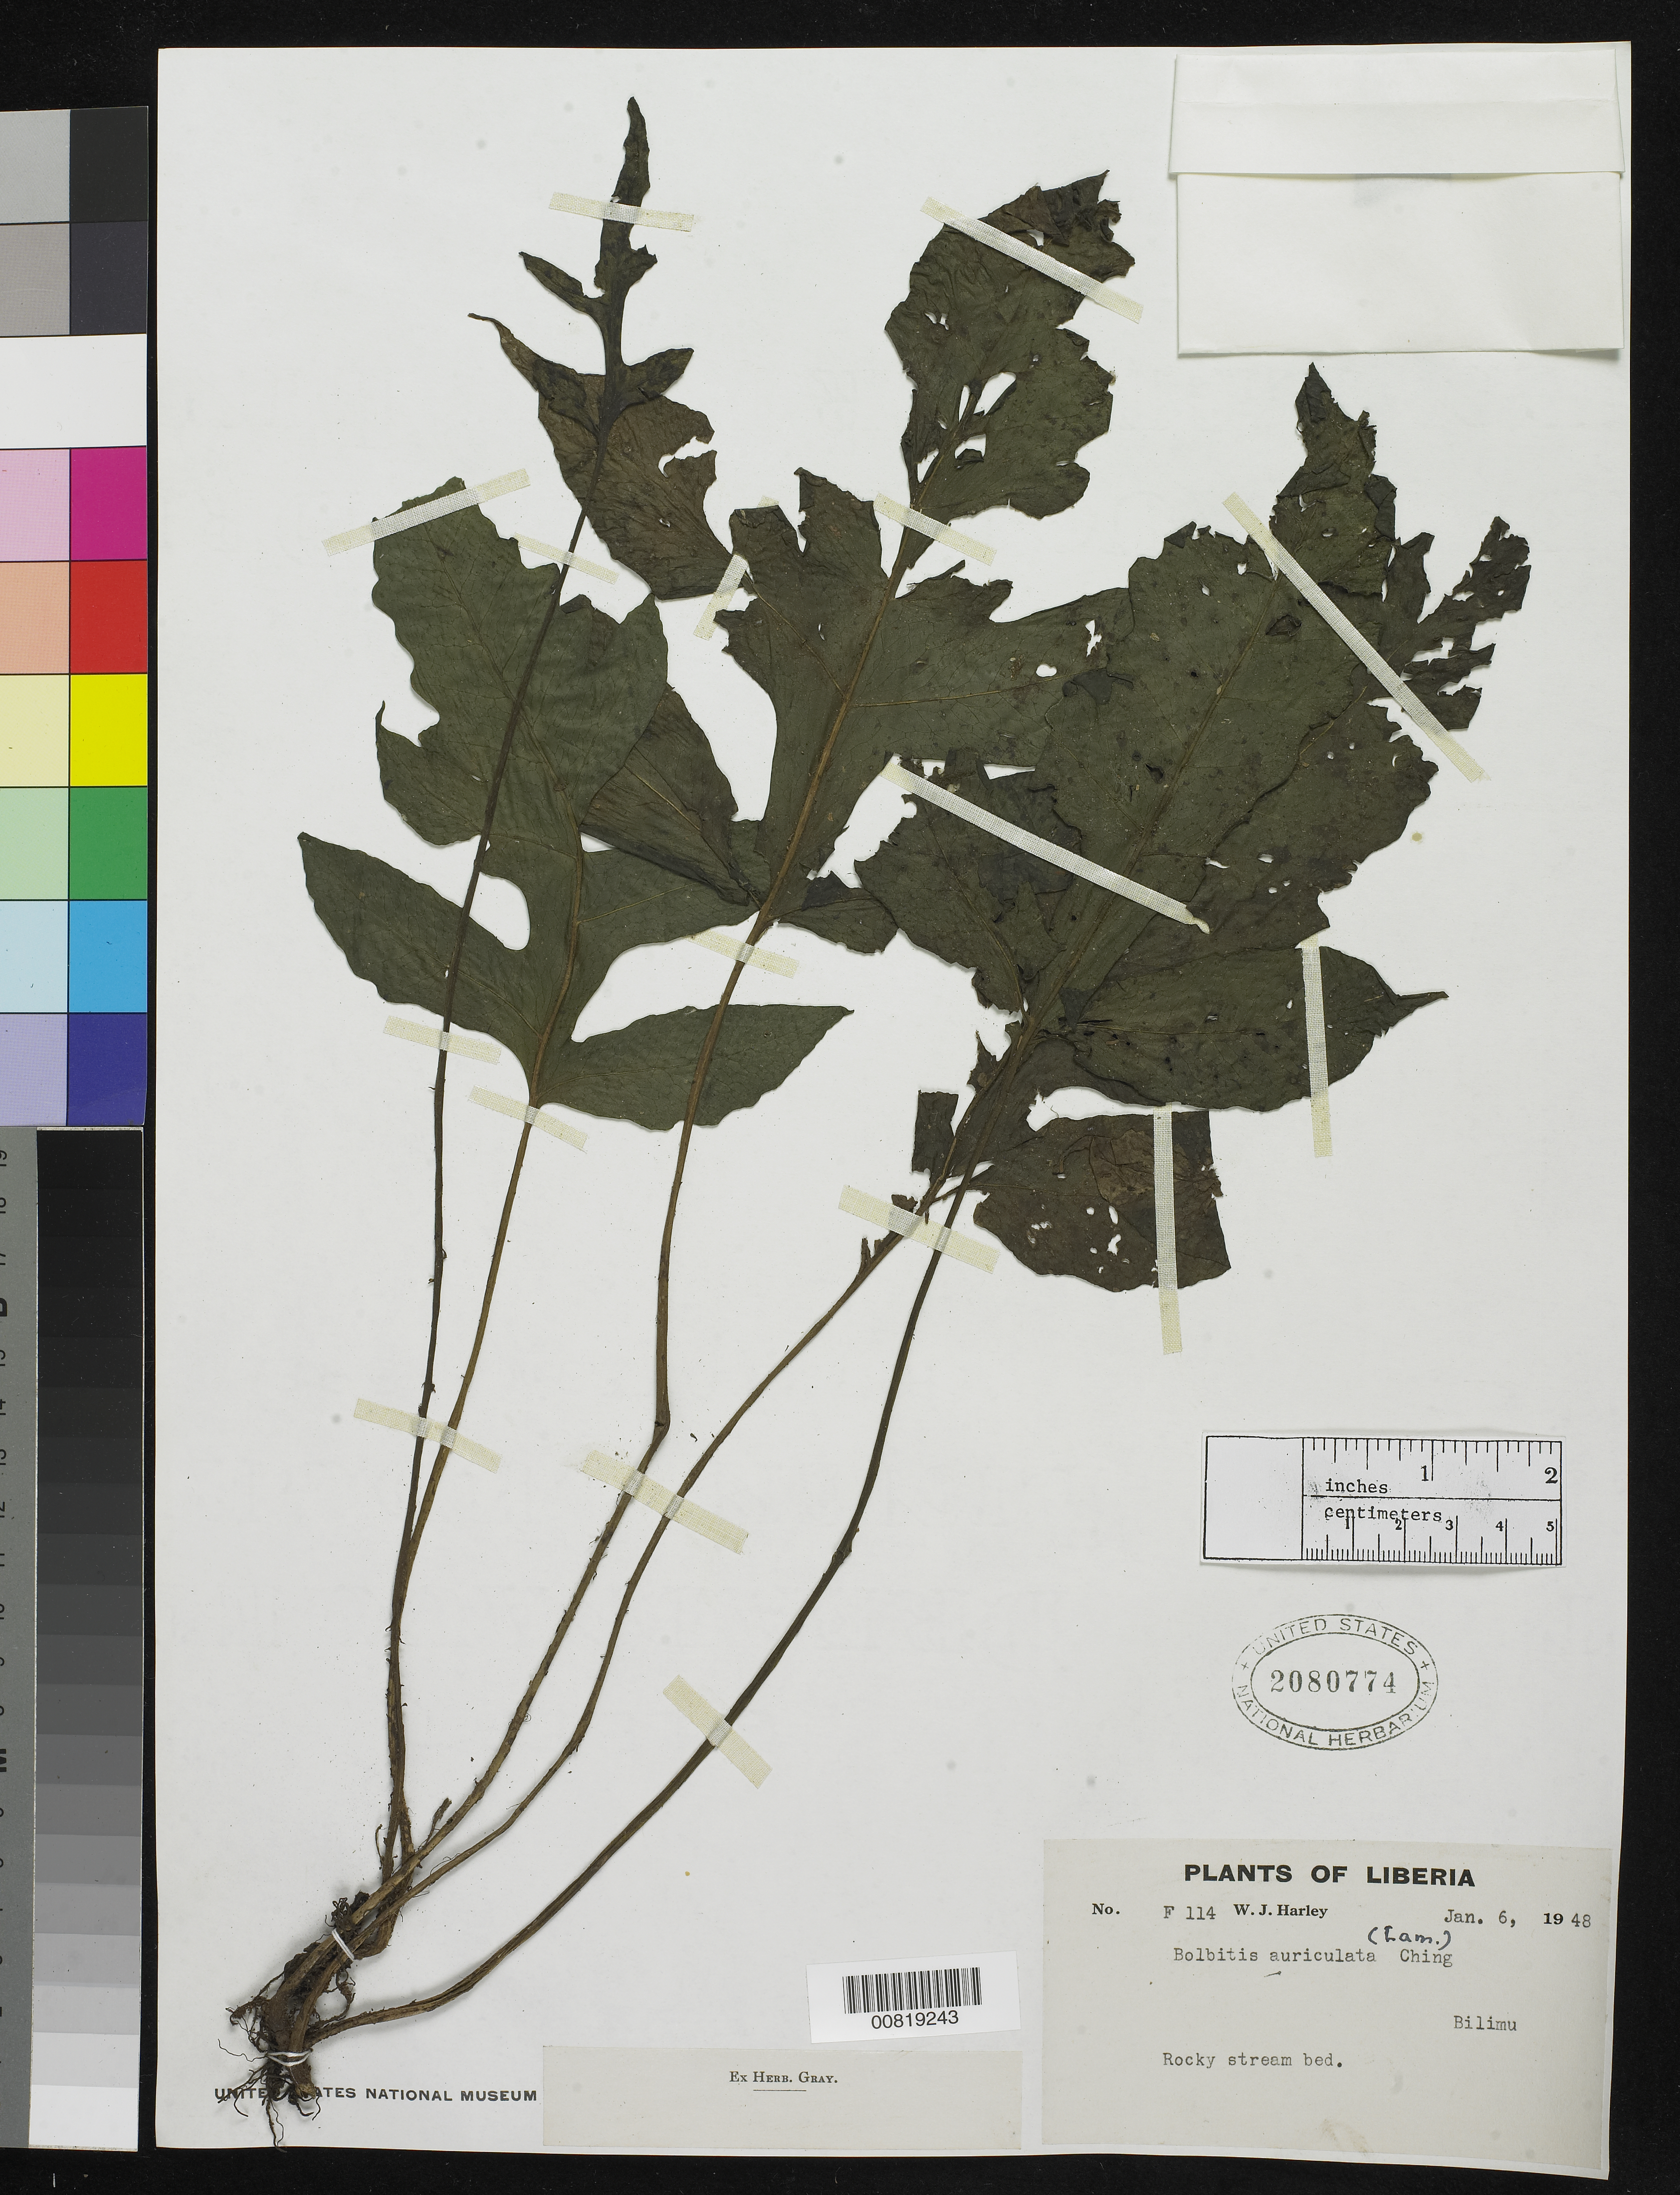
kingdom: Plantae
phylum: Tracheophyta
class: Polypodiopsida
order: Polypodiales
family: Dryopteridaceae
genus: Bolbitis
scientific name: Bolbitis auriculata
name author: (Lam.) Alston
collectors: W. Harley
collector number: F 114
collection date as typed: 6 Jan 1948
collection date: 1948-01-06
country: Liberia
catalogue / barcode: US 2080774